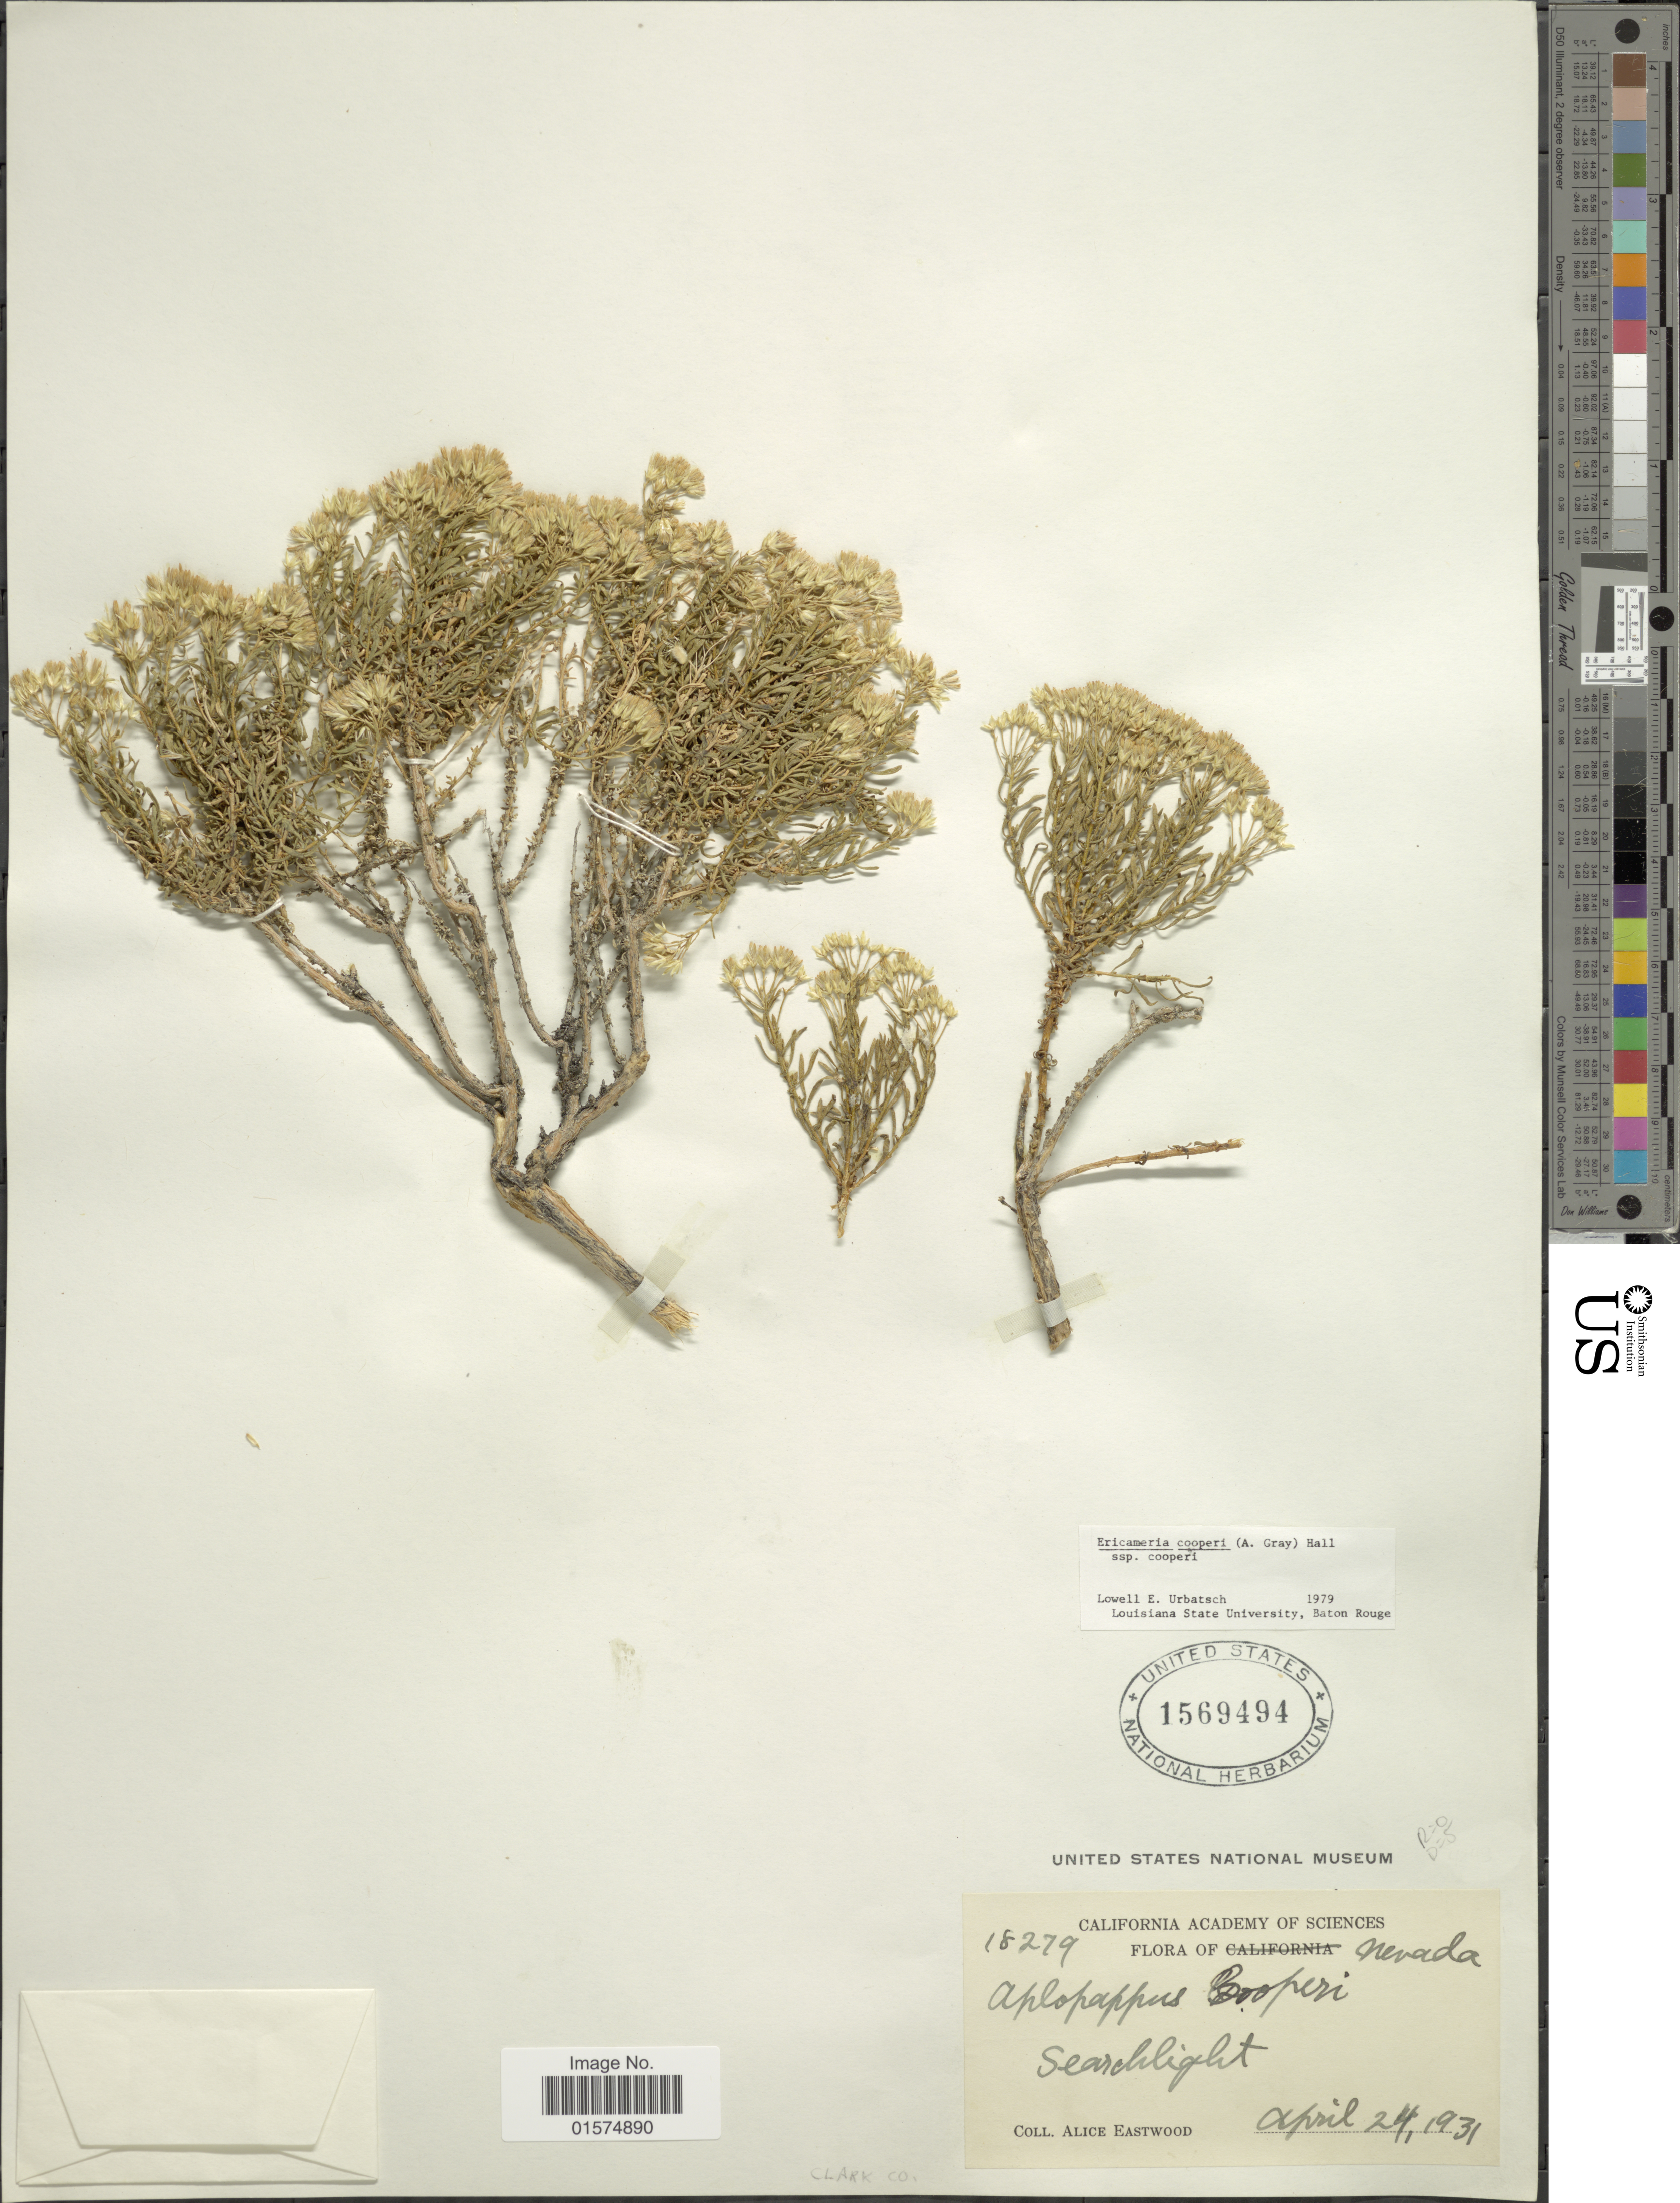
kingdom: Plantae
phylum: Tracheophyta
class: Magnoliopsida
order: Asterales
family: Asteraceae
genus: Ericameria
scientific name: Ericameria cooperi var. cooperi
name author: (A. Gray) Hall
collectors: A. Eastwood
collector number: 18279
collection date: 1931-04-24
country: United States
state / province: Nevada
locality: Searchlight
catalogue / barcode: US 1569494